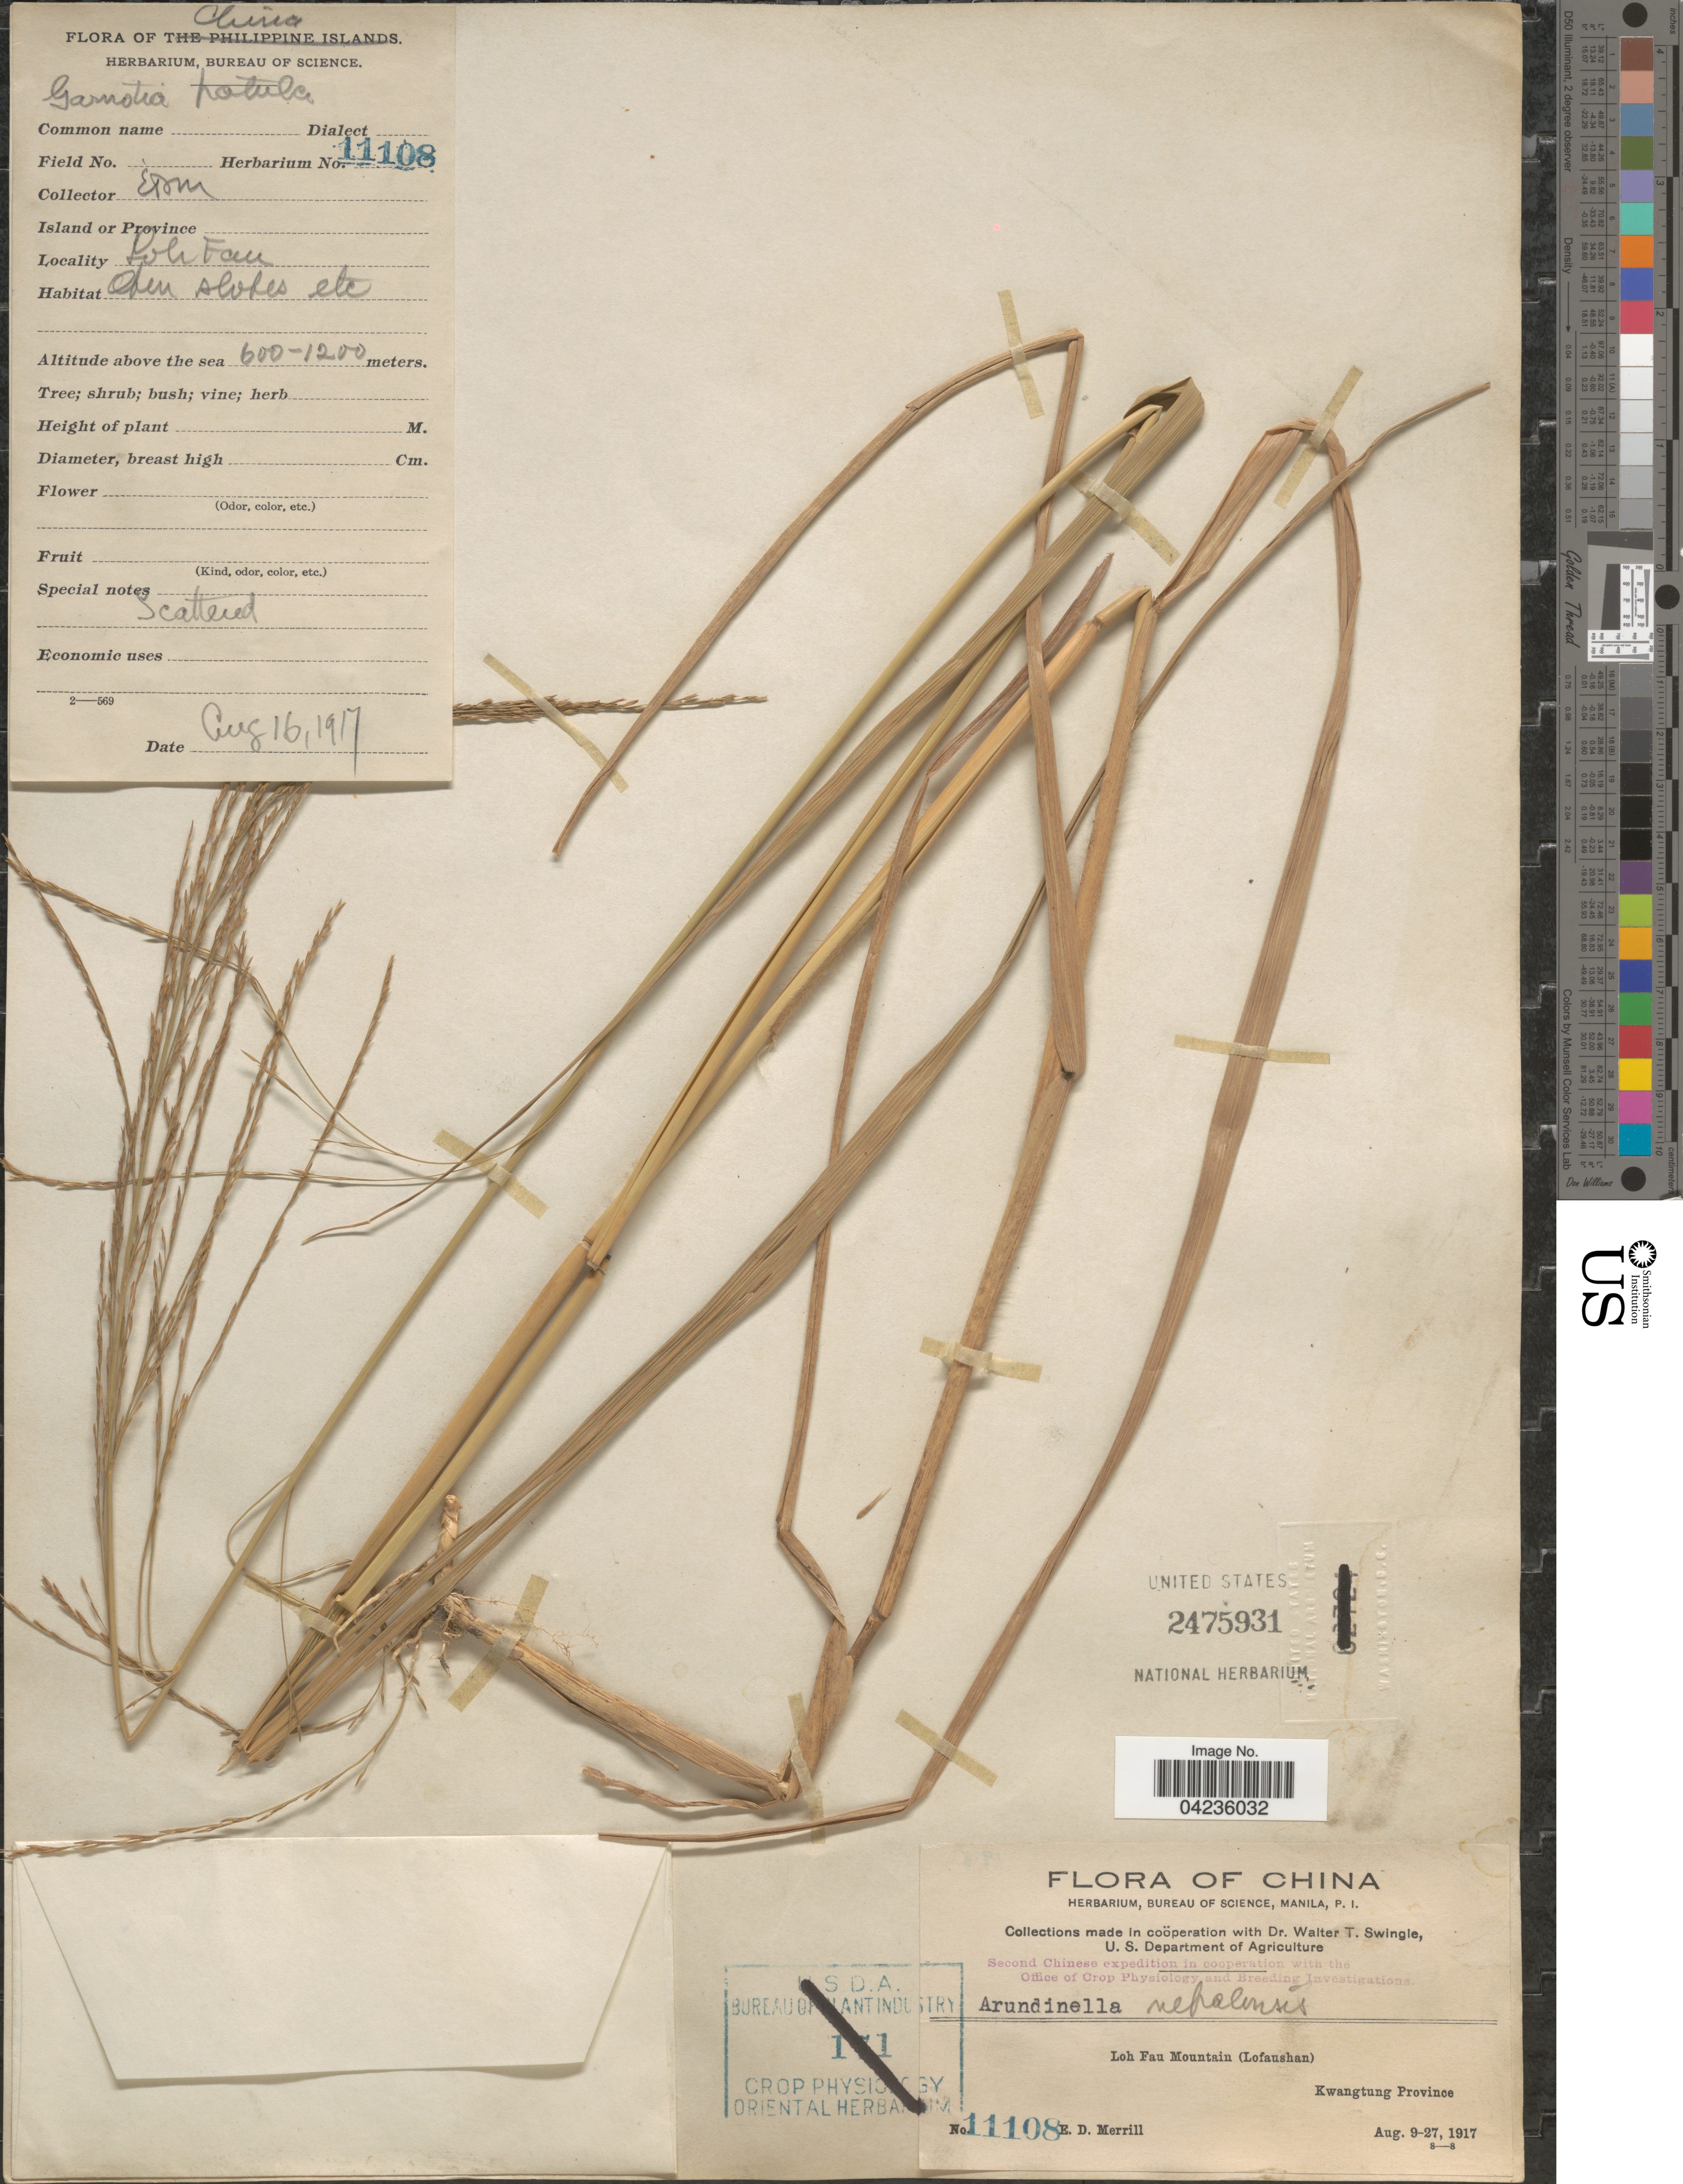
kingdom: Plantae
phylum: Tracheophyta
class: Liliopsida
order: Poales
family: Poaceae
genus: Arundinella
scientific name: Arundinella nepalensis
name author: Trin.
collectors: E. D. Merrill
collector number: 11108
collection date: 1917-08-16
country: China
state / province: Guangdong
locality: Second Chinese expedition. Loh Fau Mountain (Lofaushan). Kwangtung Province.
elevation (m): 600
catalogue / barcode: US 2475931